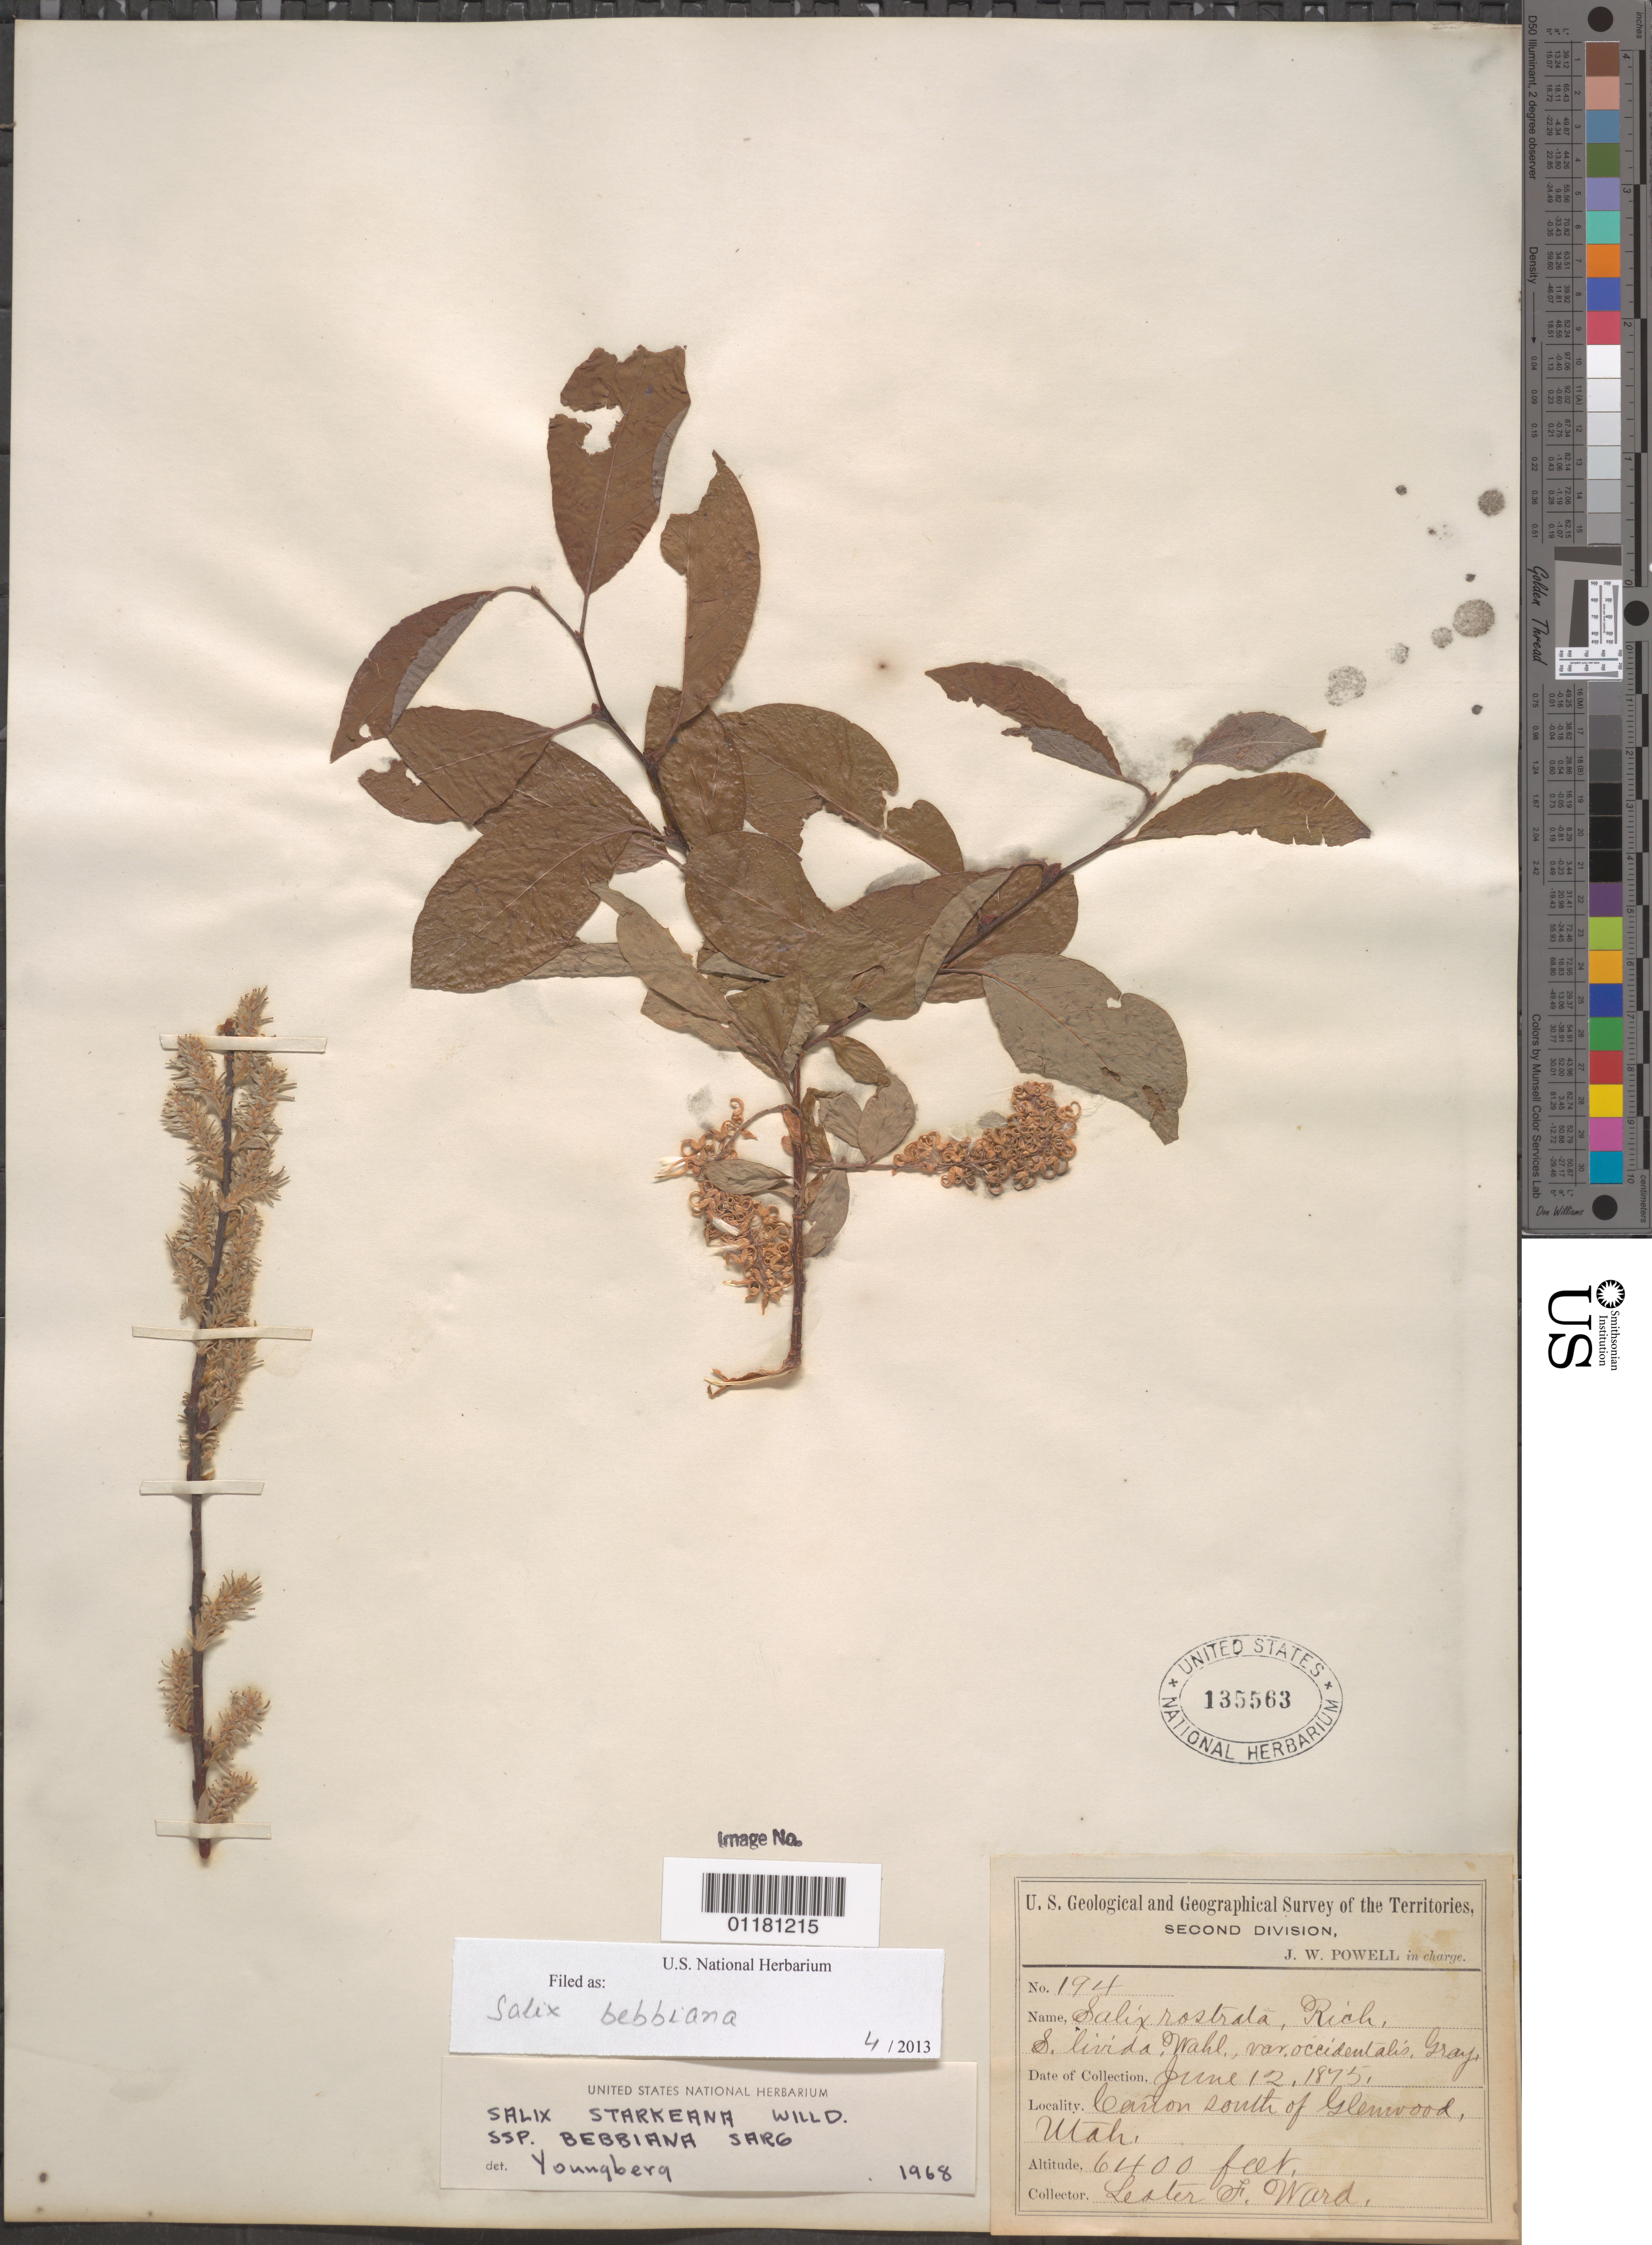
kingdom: Plantae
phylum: Tracheophyta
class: Magnoliopsida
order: Malpighiales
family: Salicaceae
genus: Salix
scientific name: Salix bebbiana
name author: Sarg.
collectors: L. F. Ward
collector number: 194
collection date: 1875-06-12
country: United States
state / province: Utah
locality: Canyon South of Glenwood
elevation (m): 1951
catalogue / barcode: US 135563